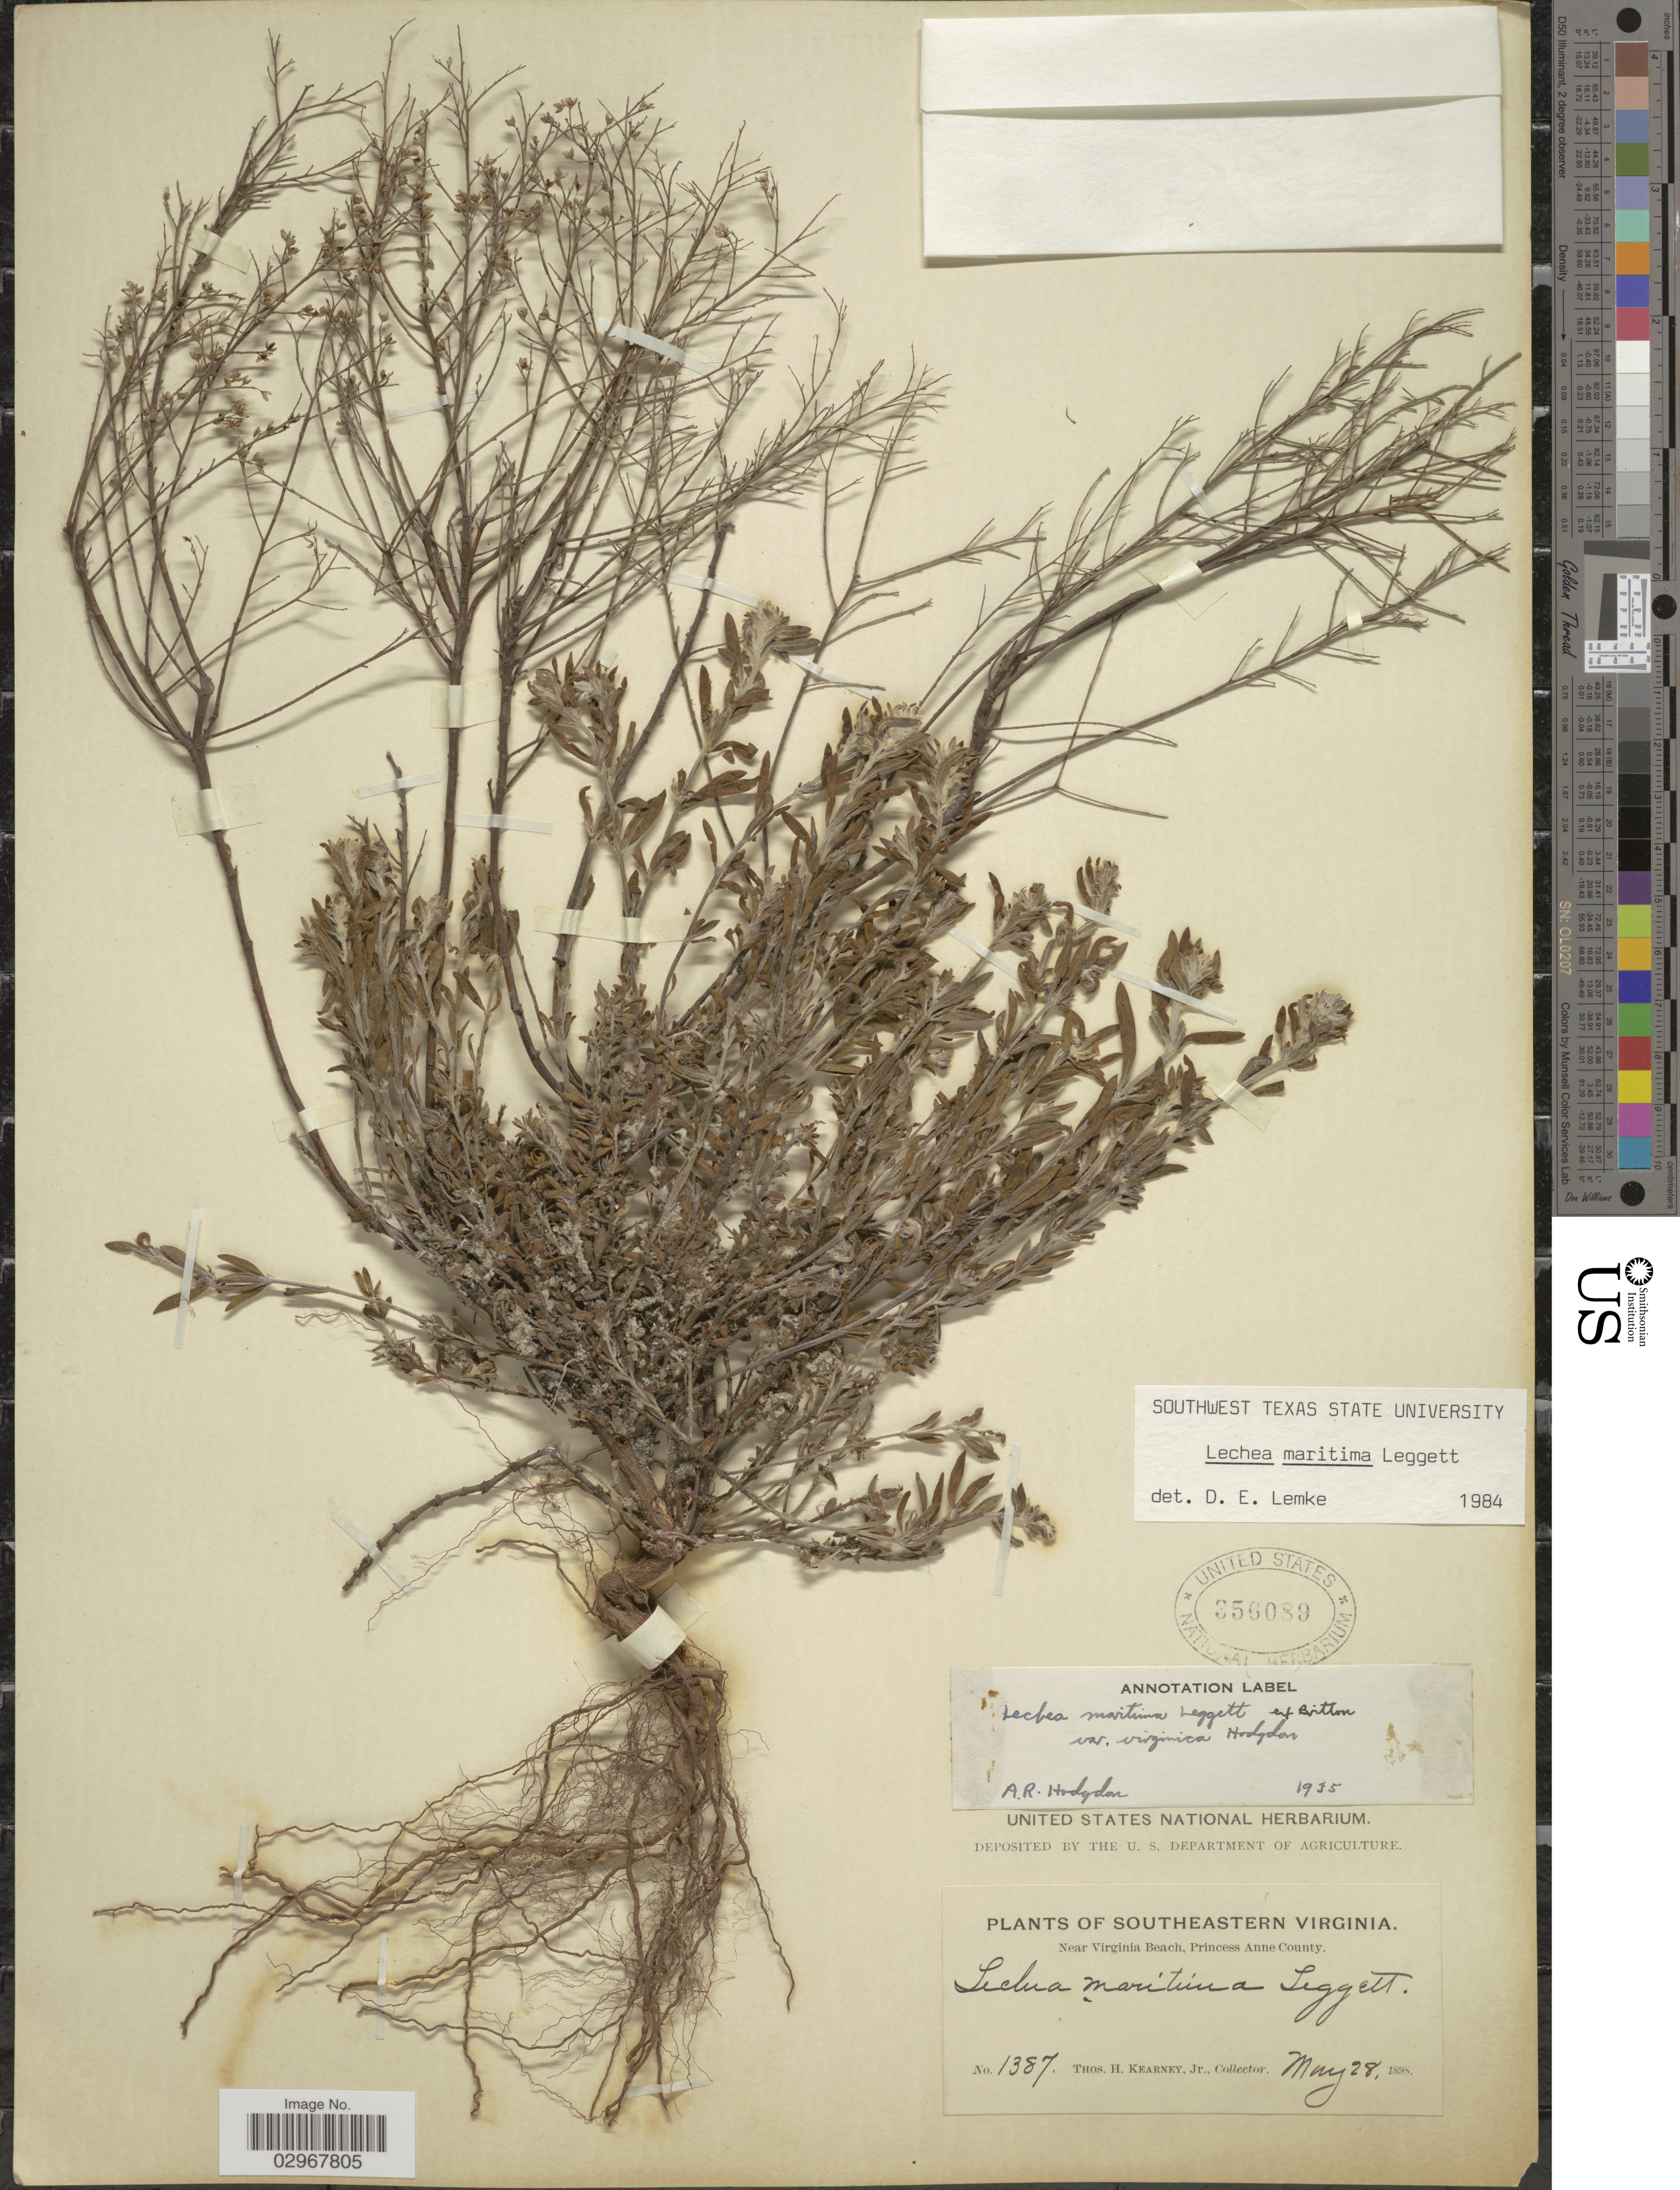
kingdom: Plantae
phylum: Tracheophyta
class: Magnoliopsida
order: Malvales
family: Cistaceae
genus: Lechea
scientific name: Lechea maritima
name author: Legg.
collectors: T. H. Kearney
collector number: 1387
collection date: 1898-05-28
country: United States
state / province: Virginia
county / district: City of Virginia Beach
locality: Southeastern Virginia. Near Virginia Beach, (as Princess Anne County.[= City of Virginia Beach, in part.])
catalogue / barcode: US 356089